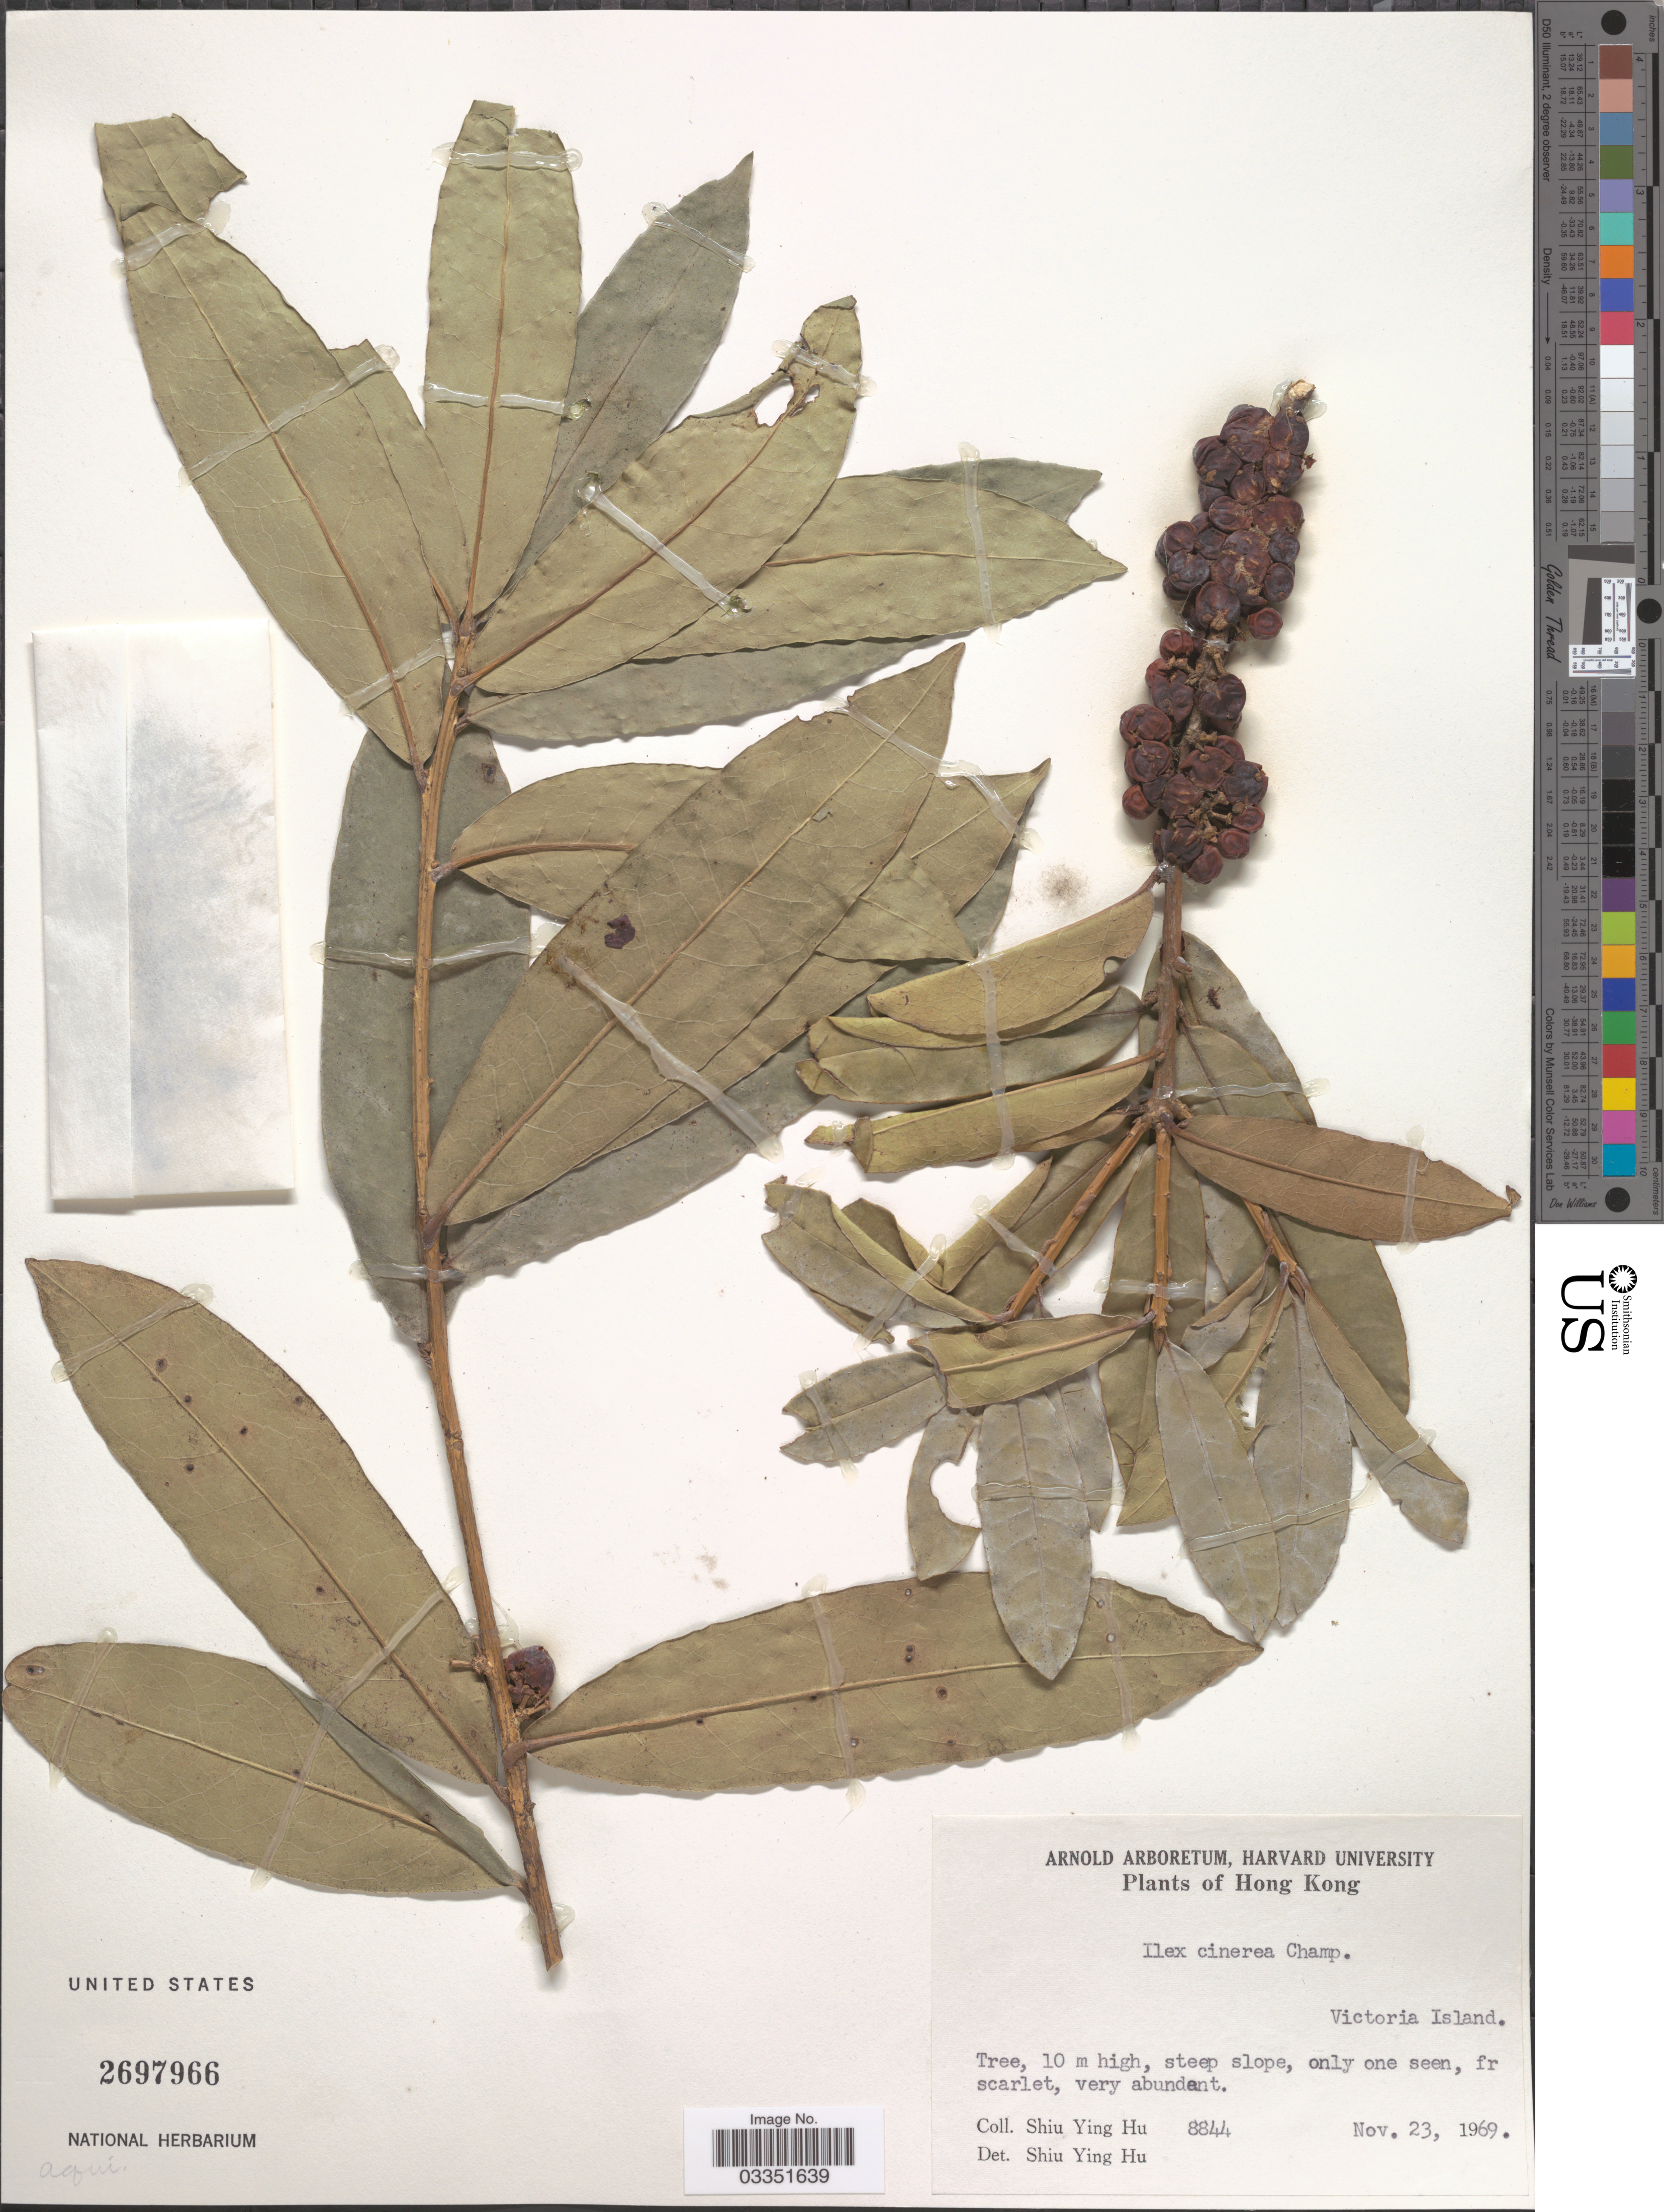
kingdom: Plantae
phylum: Tracheophyta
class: Magnoliopsida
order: Aquifoliales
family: Aquifoliaceae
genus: Ilex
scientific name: Ilex cinerea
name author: Champ. ex Benth.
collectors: S. Y. Hu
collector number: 8844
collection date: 1969-11-23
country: China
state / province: Hong Kong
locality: Victoria Island.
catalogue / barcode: US 2697966